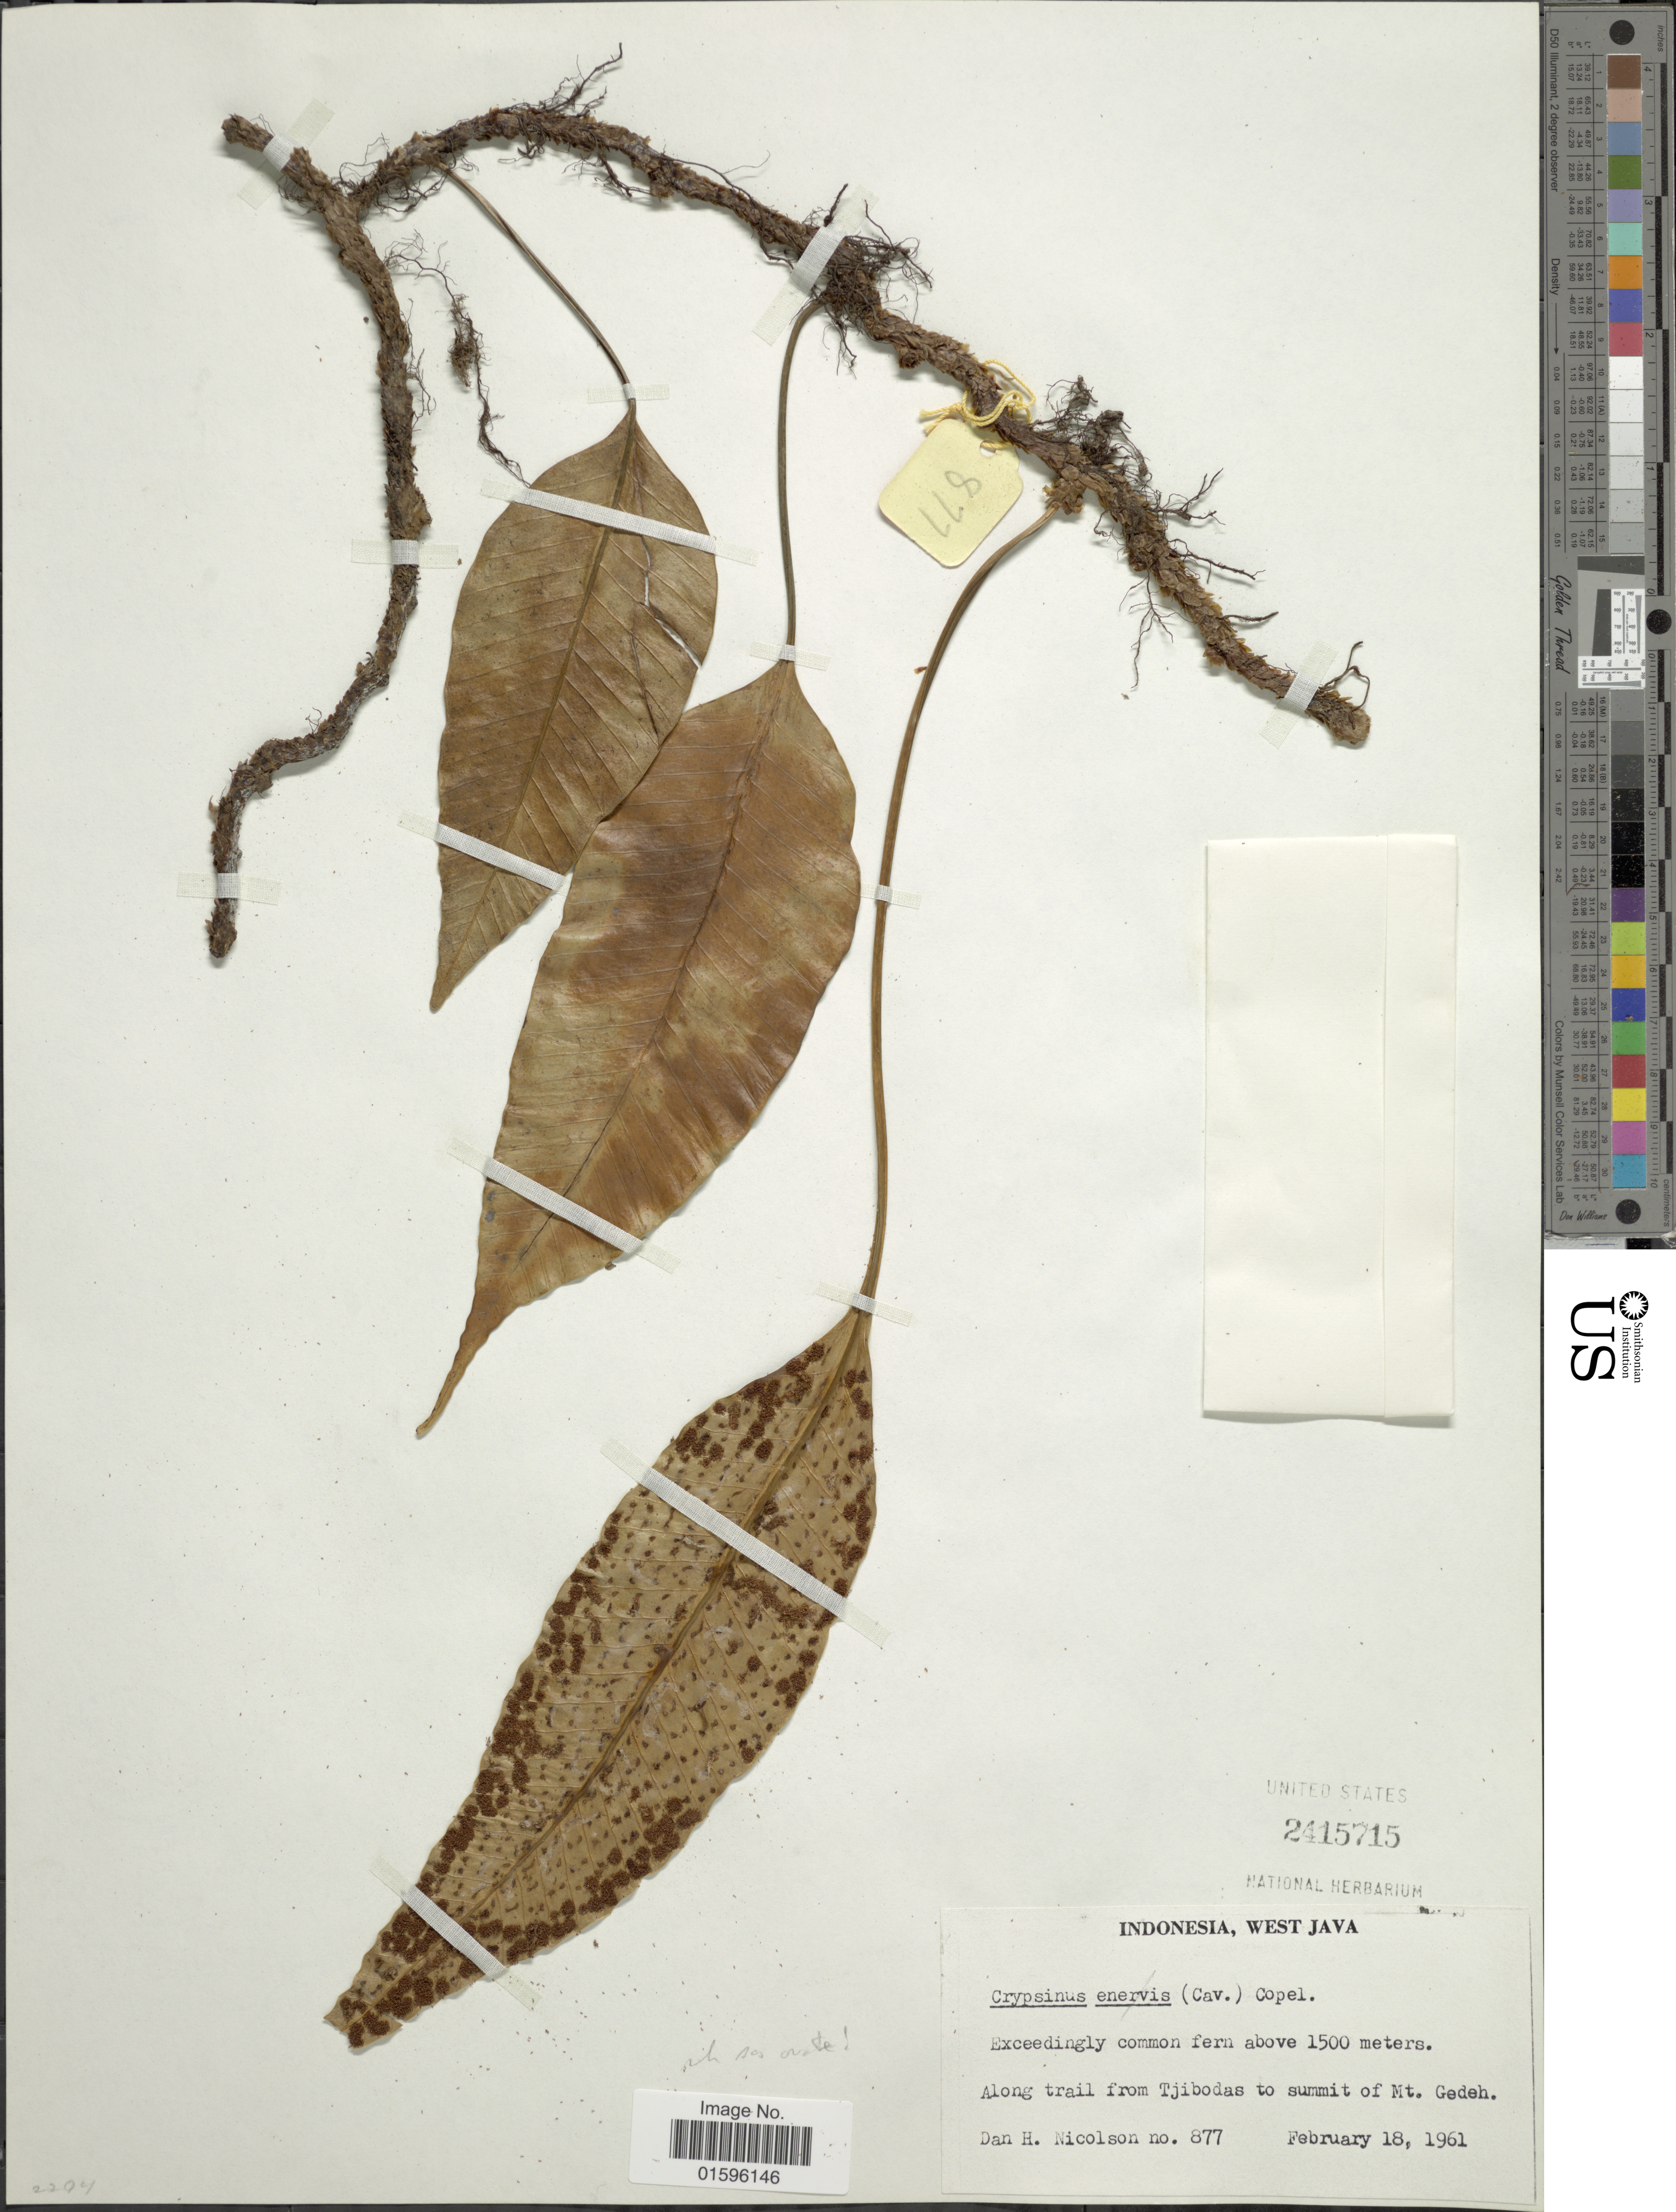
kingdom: Plantae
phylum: Tracheophyta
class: Polypodiopsida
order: Polypodiales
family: Polypodiaceae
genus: Polypodium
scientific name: Polypodium sp.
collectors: D. H. Nicolson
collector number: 877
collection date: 1961-02-18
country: Indonesia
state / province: Java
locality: West Java, along trail from Tjibodas to summit of Mt. Gedeh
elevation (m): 1500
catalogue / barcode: US 2415715